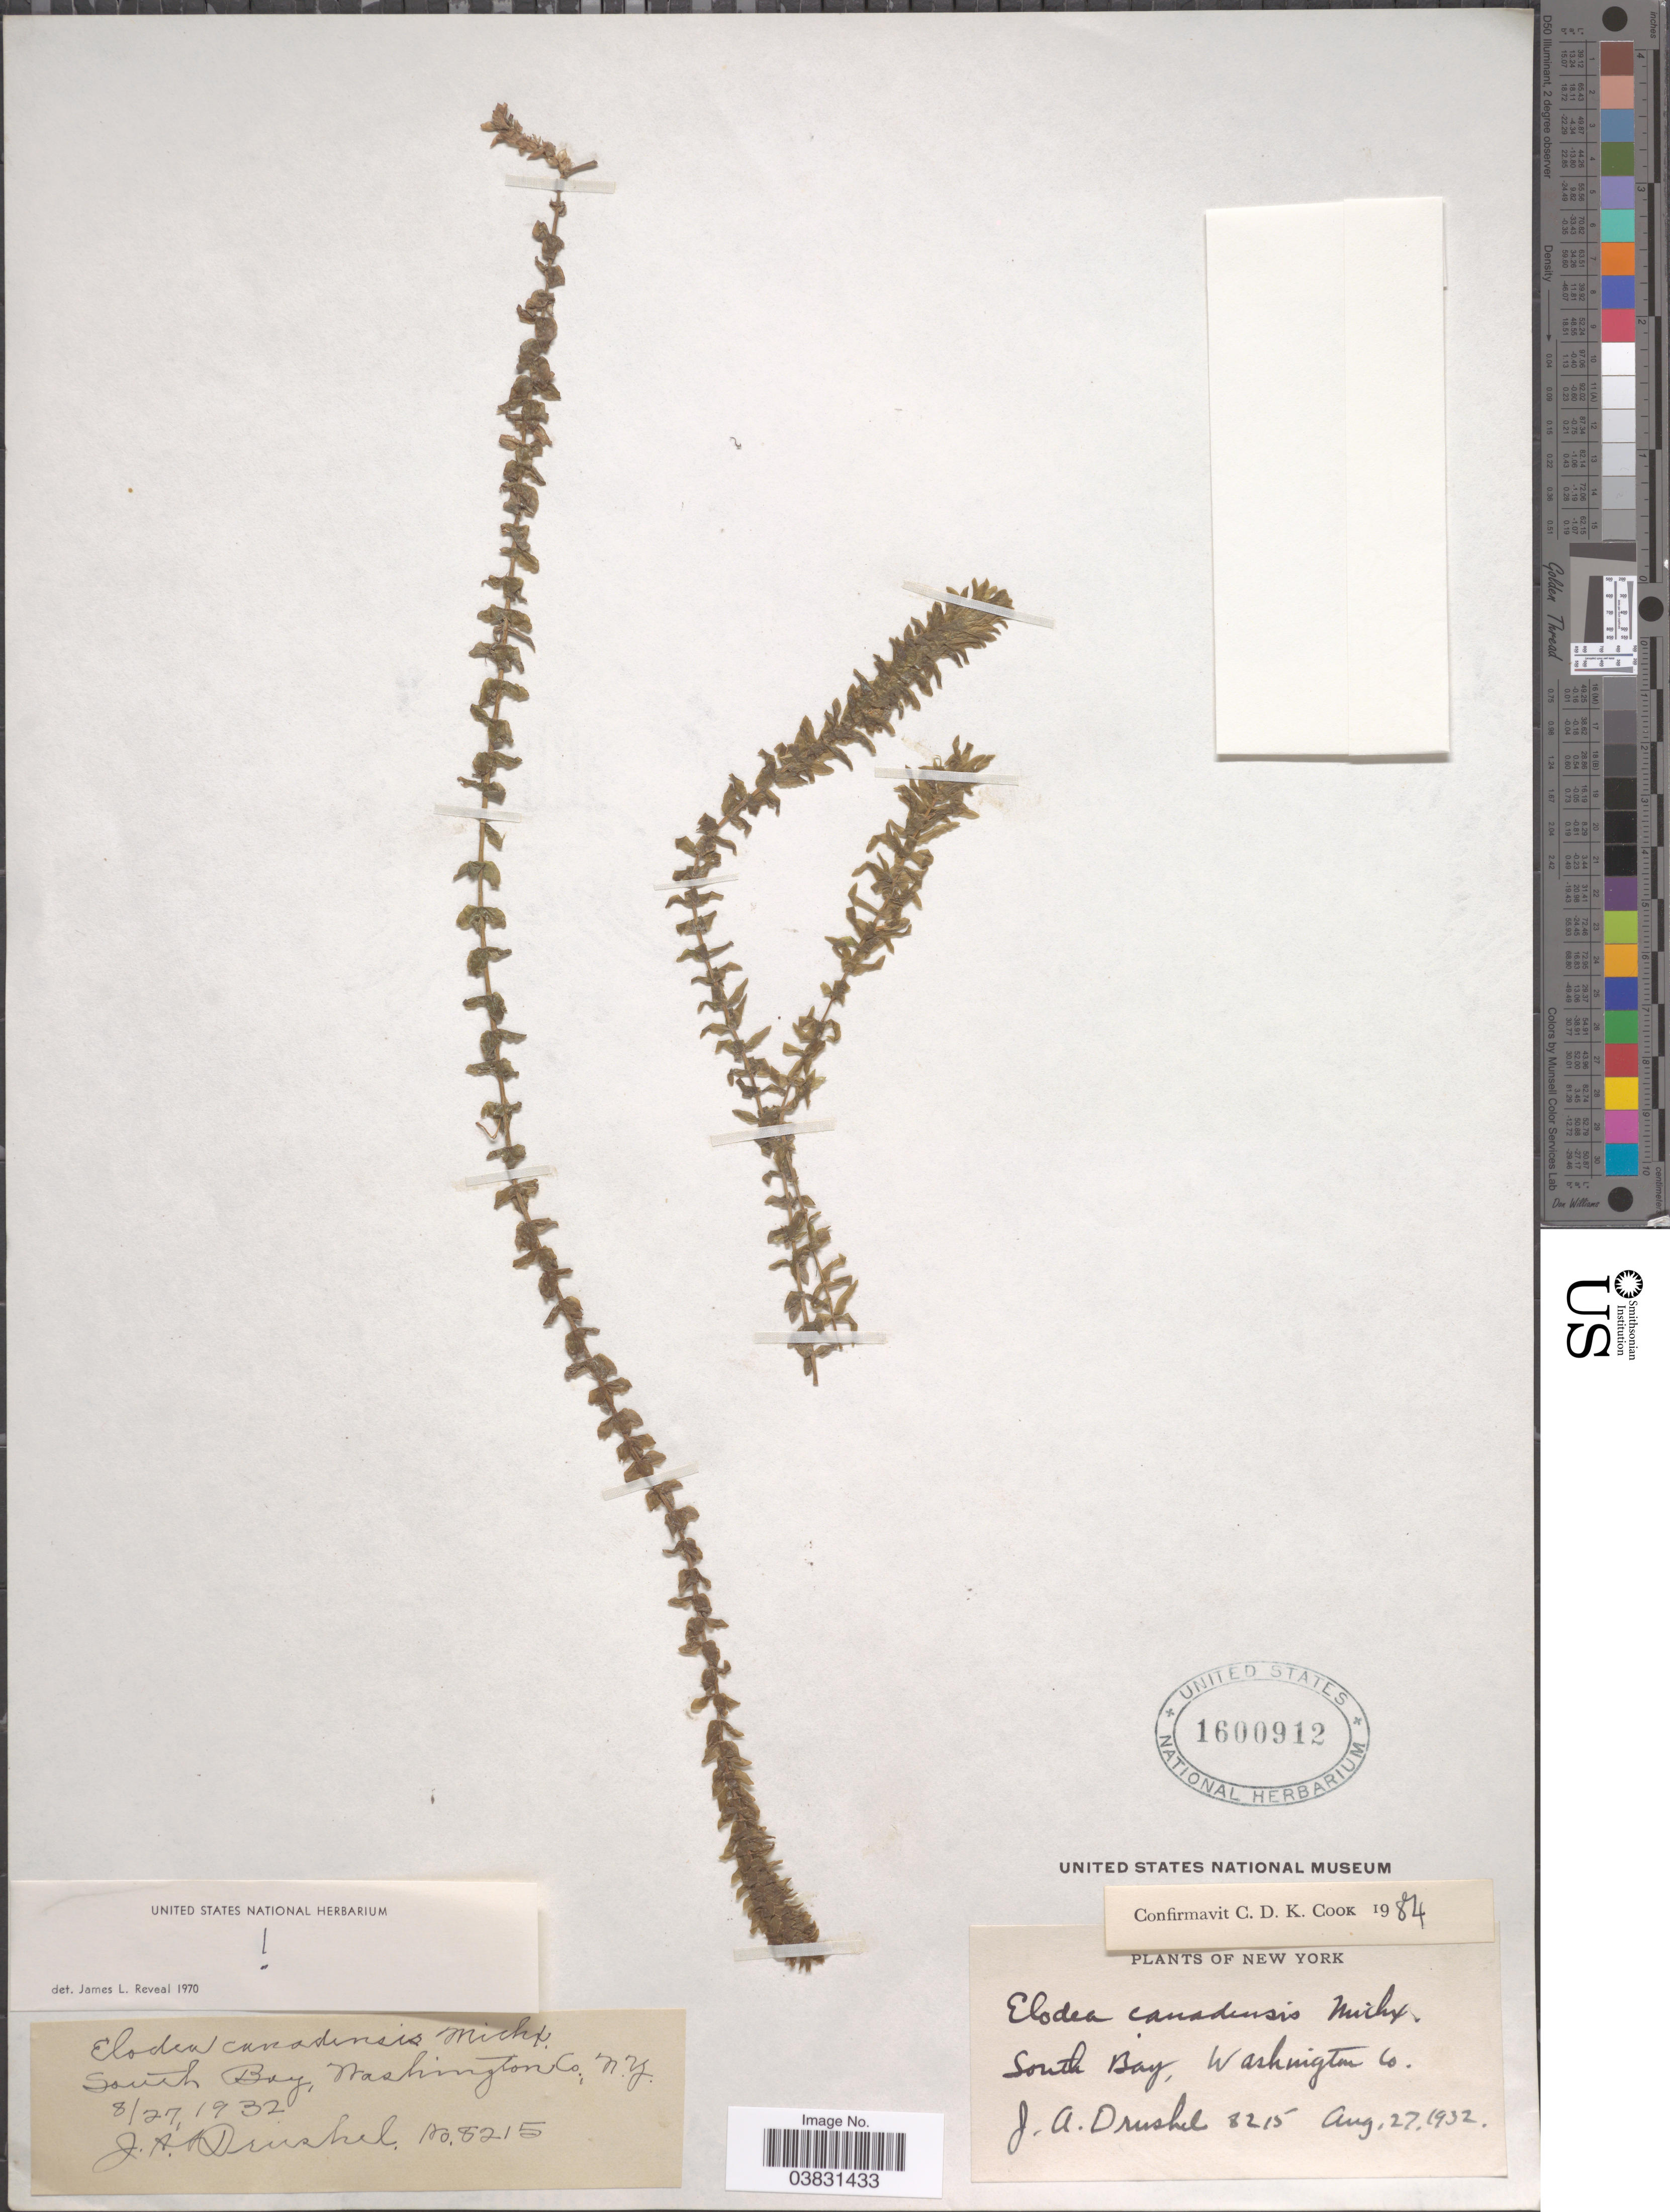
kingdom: Plantae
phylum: Tracheophyta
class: Liliopsida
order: Alismatales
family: Hydrocharitaceae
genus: Elodea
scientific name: Elodea canadensis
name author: Michx.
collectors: J. A. Drushel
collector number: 8215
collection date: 1932-08-27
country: United States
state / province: New York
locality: South Bay, Washington Co.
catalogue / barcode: US 1600912